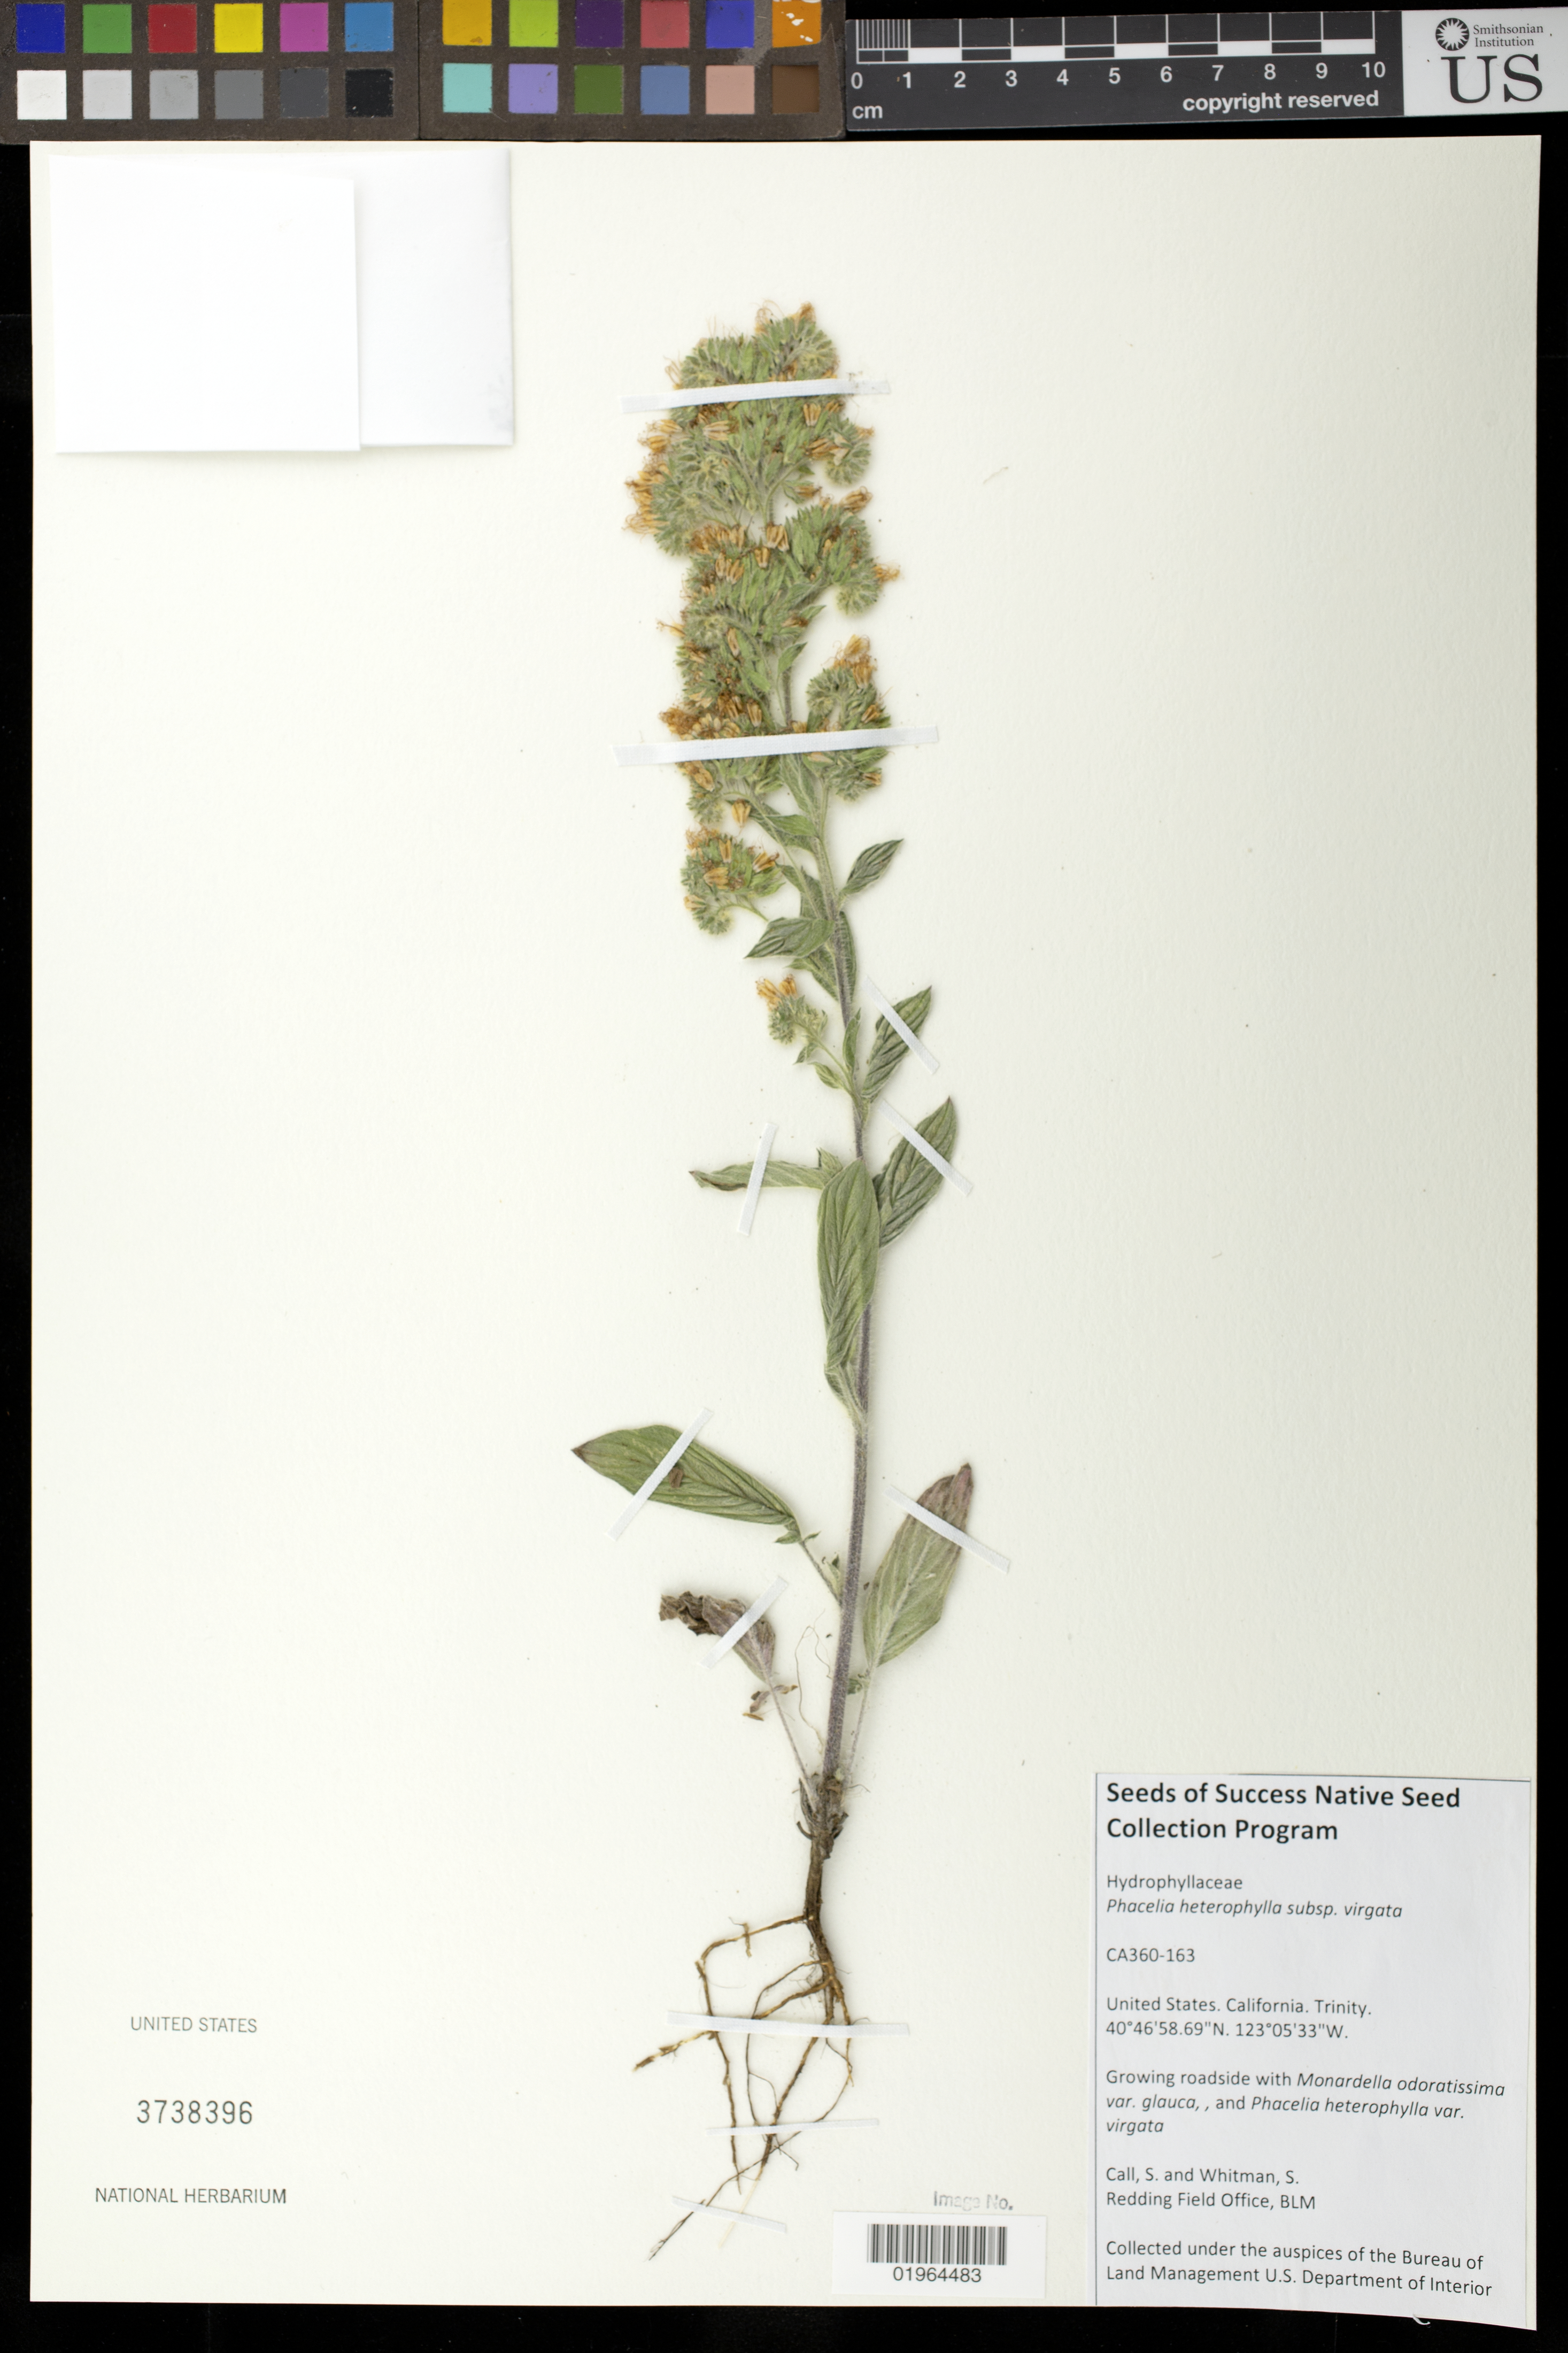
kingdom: Plantae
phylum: Tracheophyta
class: Magnoliopsida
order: Boraginales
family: Hydrophyllaceae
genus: Phacelia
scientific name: Phacelia heterophylla subsp. virgata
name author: (Greene) Heckard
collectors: S. Call & S. Whitman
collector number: CA360-163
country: United States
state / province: California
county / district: Trinity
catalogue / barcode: US 3738396